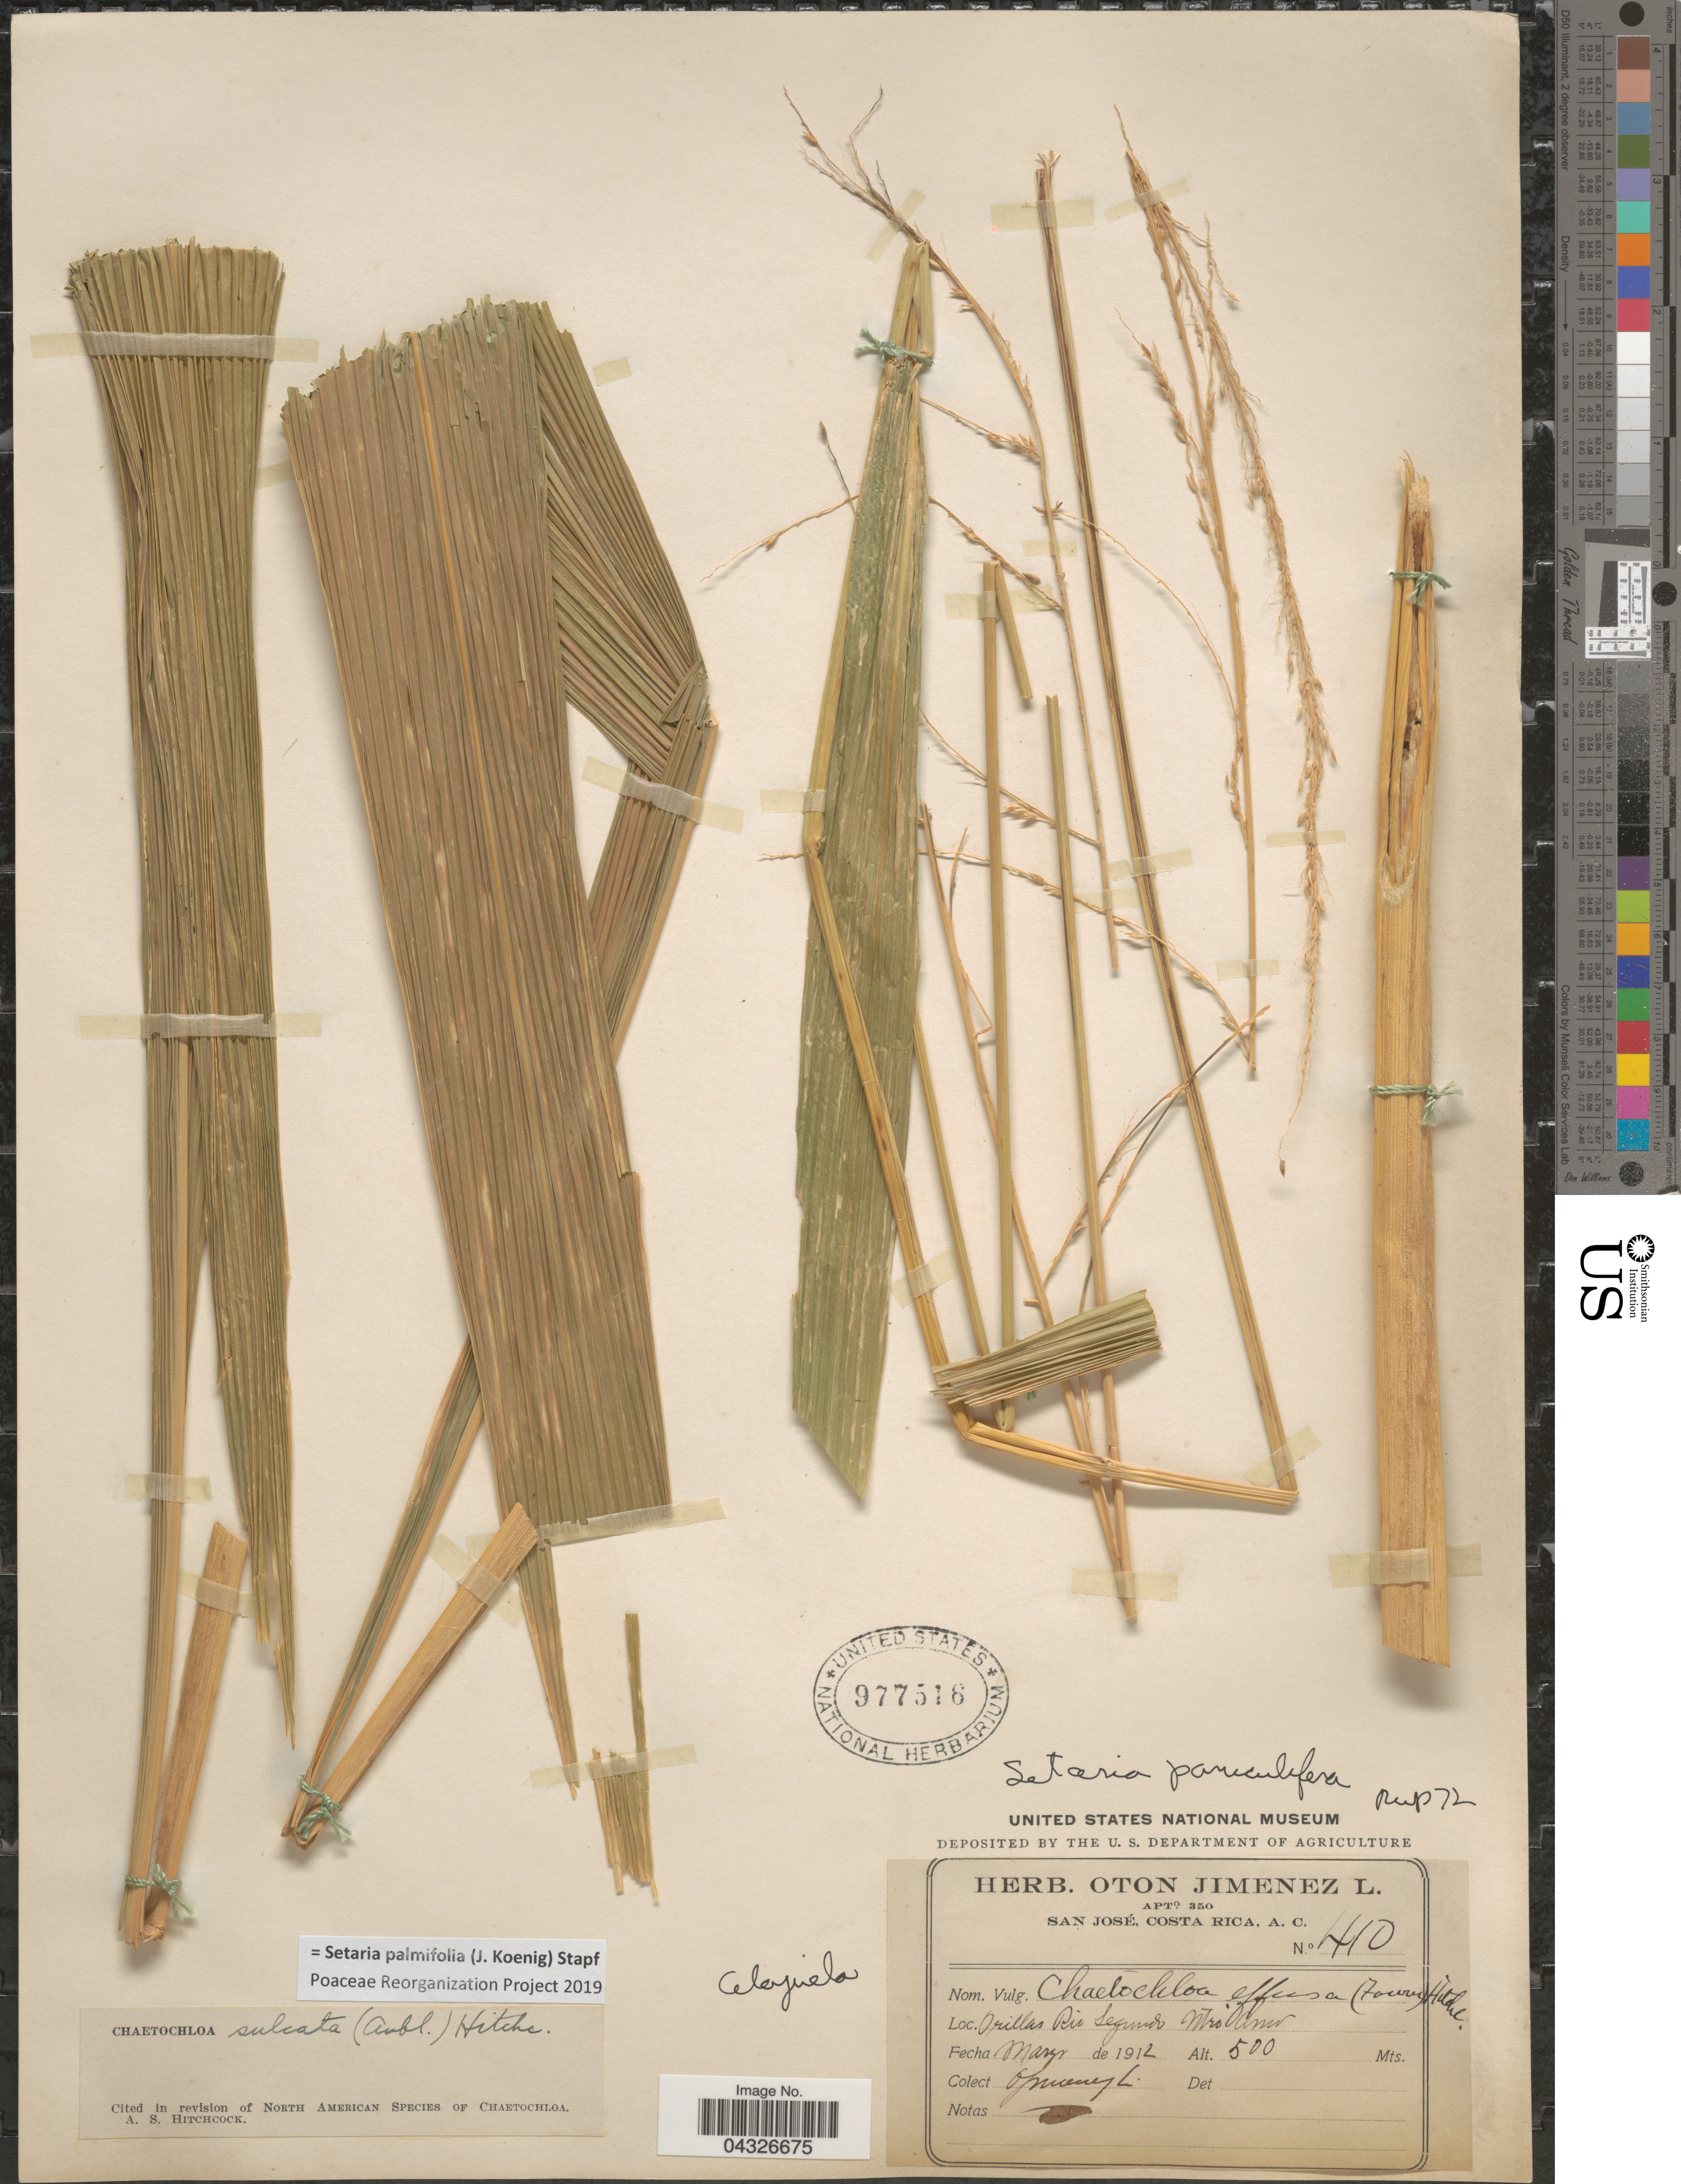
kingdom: Plantae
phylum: Tracheophyta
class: Liliopsida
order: Poales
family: Poaceae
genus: Setaria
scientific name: Setaria palmifolia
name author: (J. Koenig) Stapf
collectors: O. Jiménez L.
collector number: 410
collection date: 1912-03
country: Costa Rica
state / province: Alajuela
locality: Orillas Rio Segundo Ntro Amo,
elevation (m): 500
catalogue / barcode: US 977516